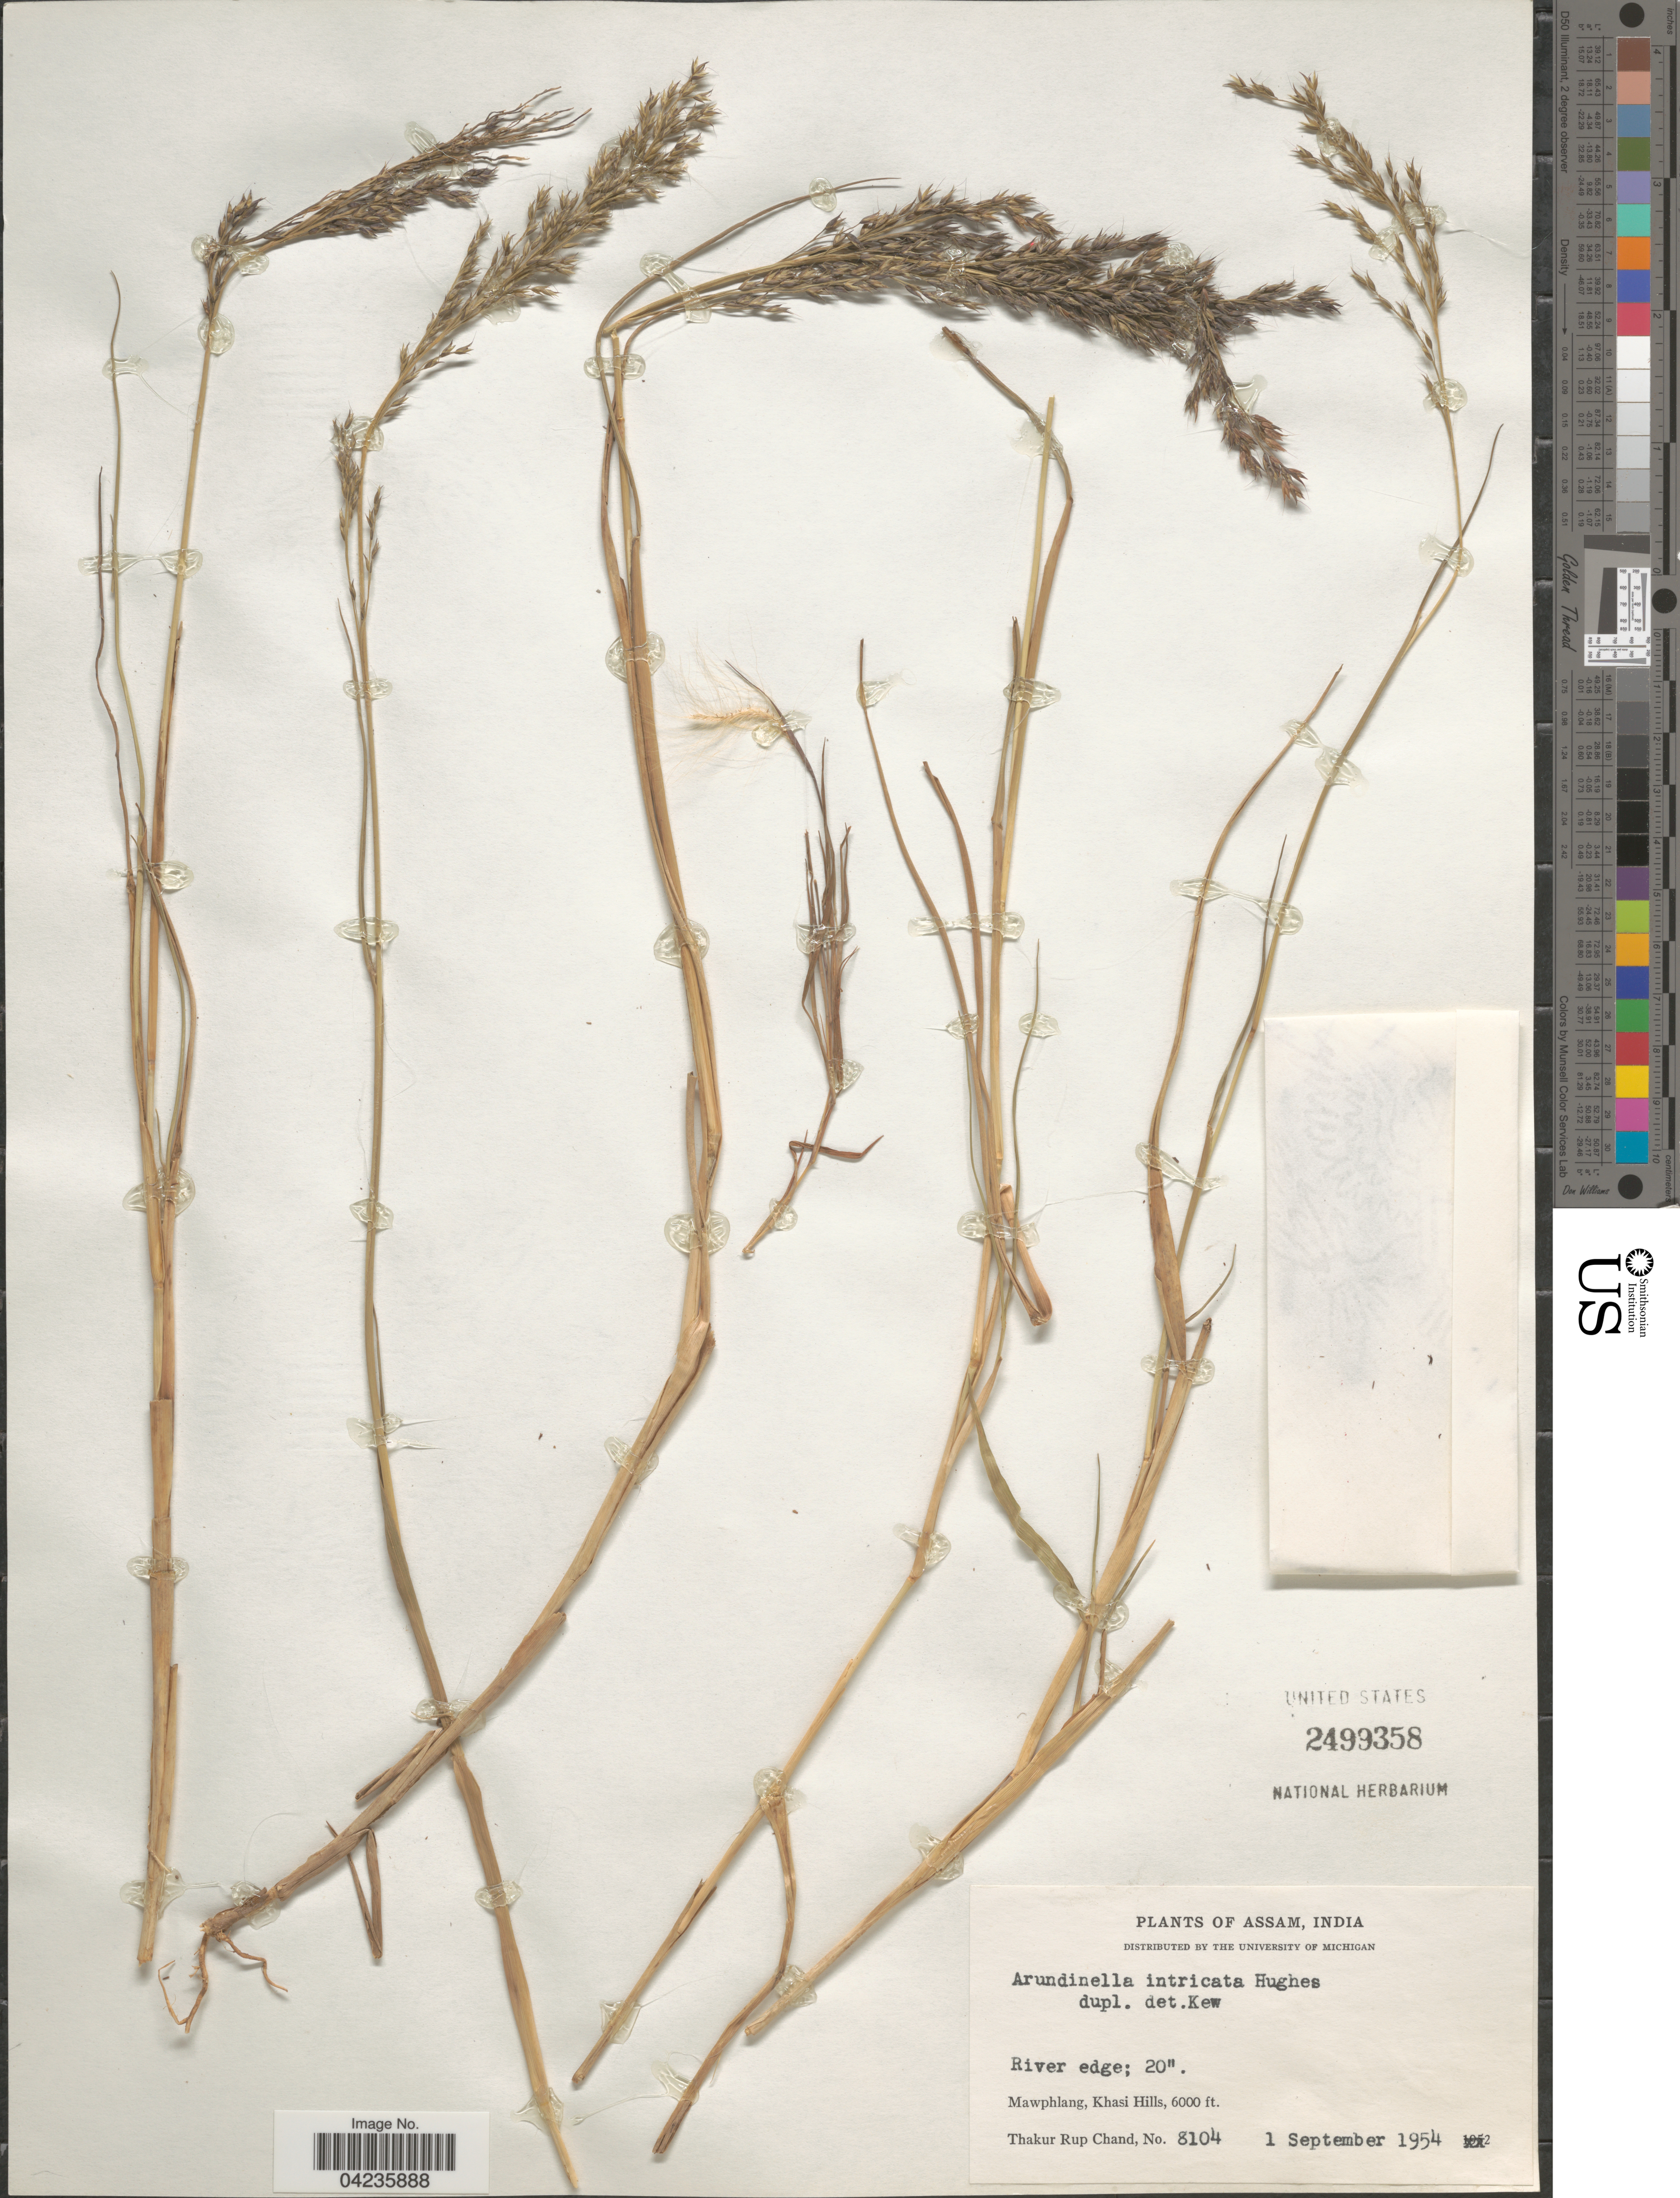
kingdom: Plantae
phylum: Tracheophyta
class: Liliopsida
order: Poales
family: Poaceae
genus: Arundinella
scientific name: Arundinella intricata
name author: Hughes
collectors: T. R. Chand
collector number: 8104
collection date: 1954-09-01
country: India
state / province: Meghalaya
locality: River edge; 20'. Mawphlang, Khasi Hills.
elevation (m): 1829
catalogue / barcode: US 2499358